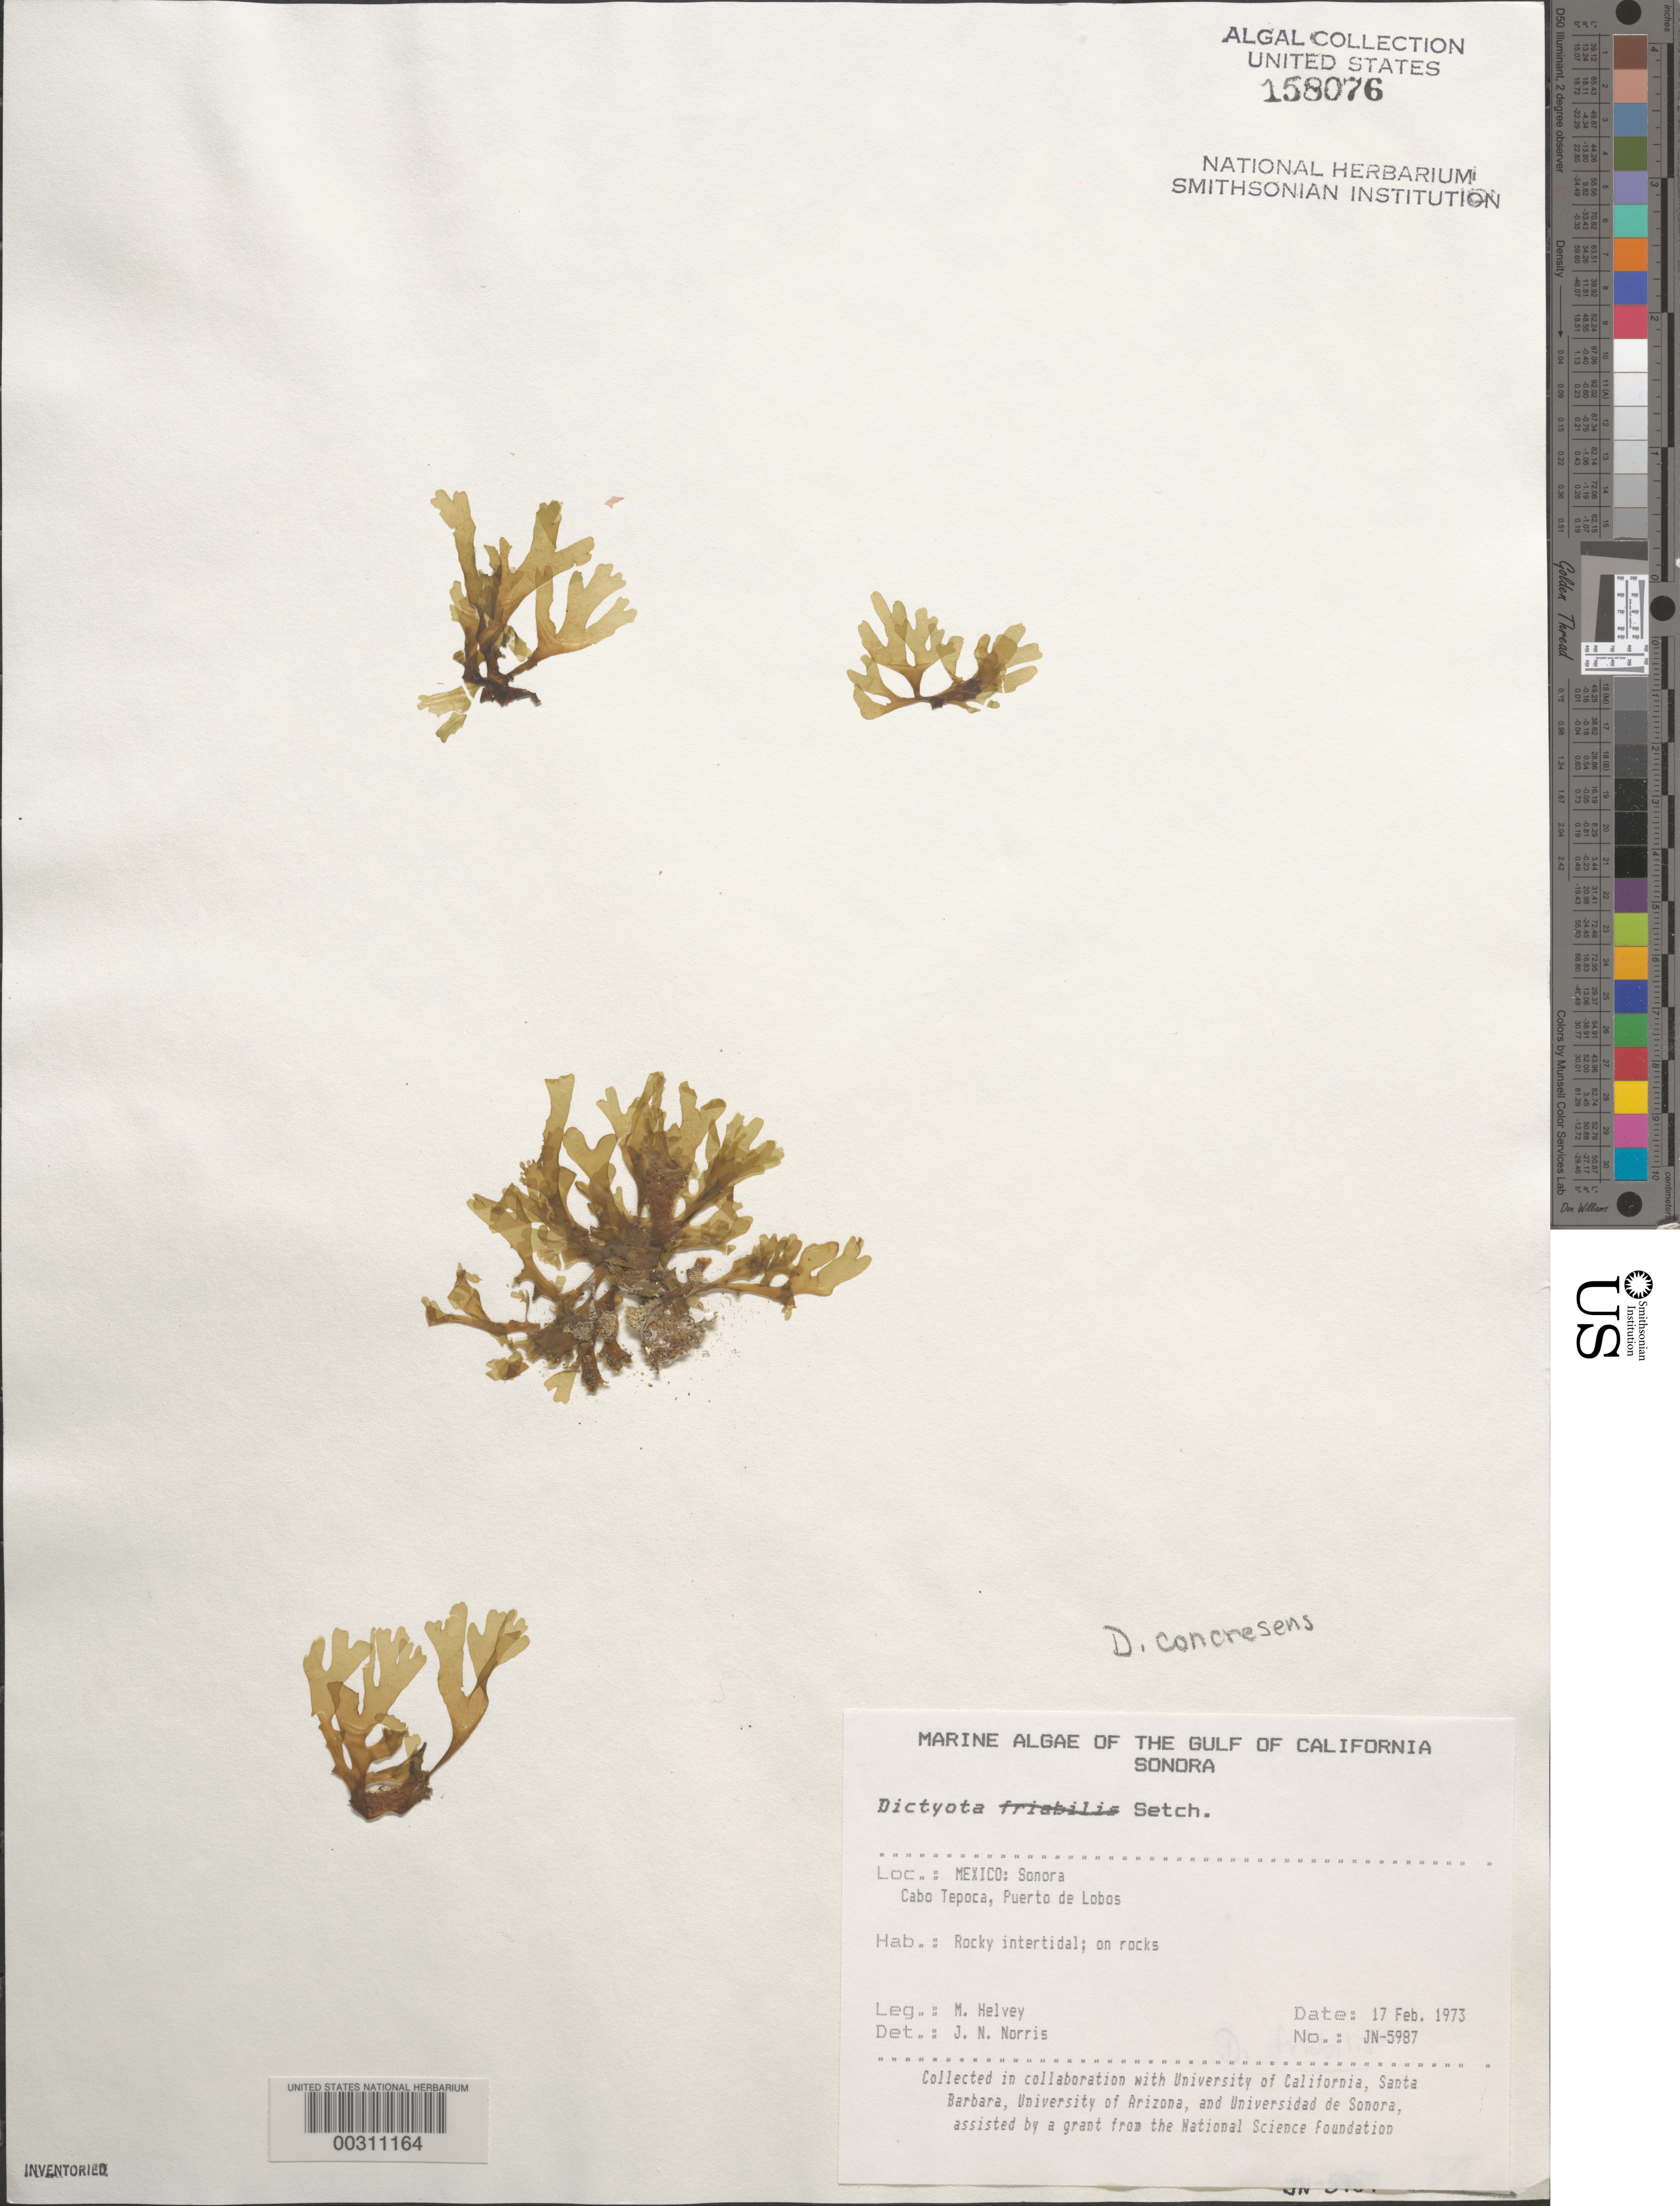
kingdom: Chromista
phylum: Ochrophyta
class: Phaeophyceae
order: Dictyotales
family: Dictyotaceae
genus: Dictyota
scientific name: Dictyota friabilis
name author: Setch.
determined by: Norris, James N.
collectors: M. Helvey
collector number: Jn-5987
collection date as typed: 17 Feb 1973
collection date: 1973-02-17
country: Mexico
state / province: Sonora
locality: Cabo Tepoca, Puerto de Lobos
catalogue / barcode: US 158076